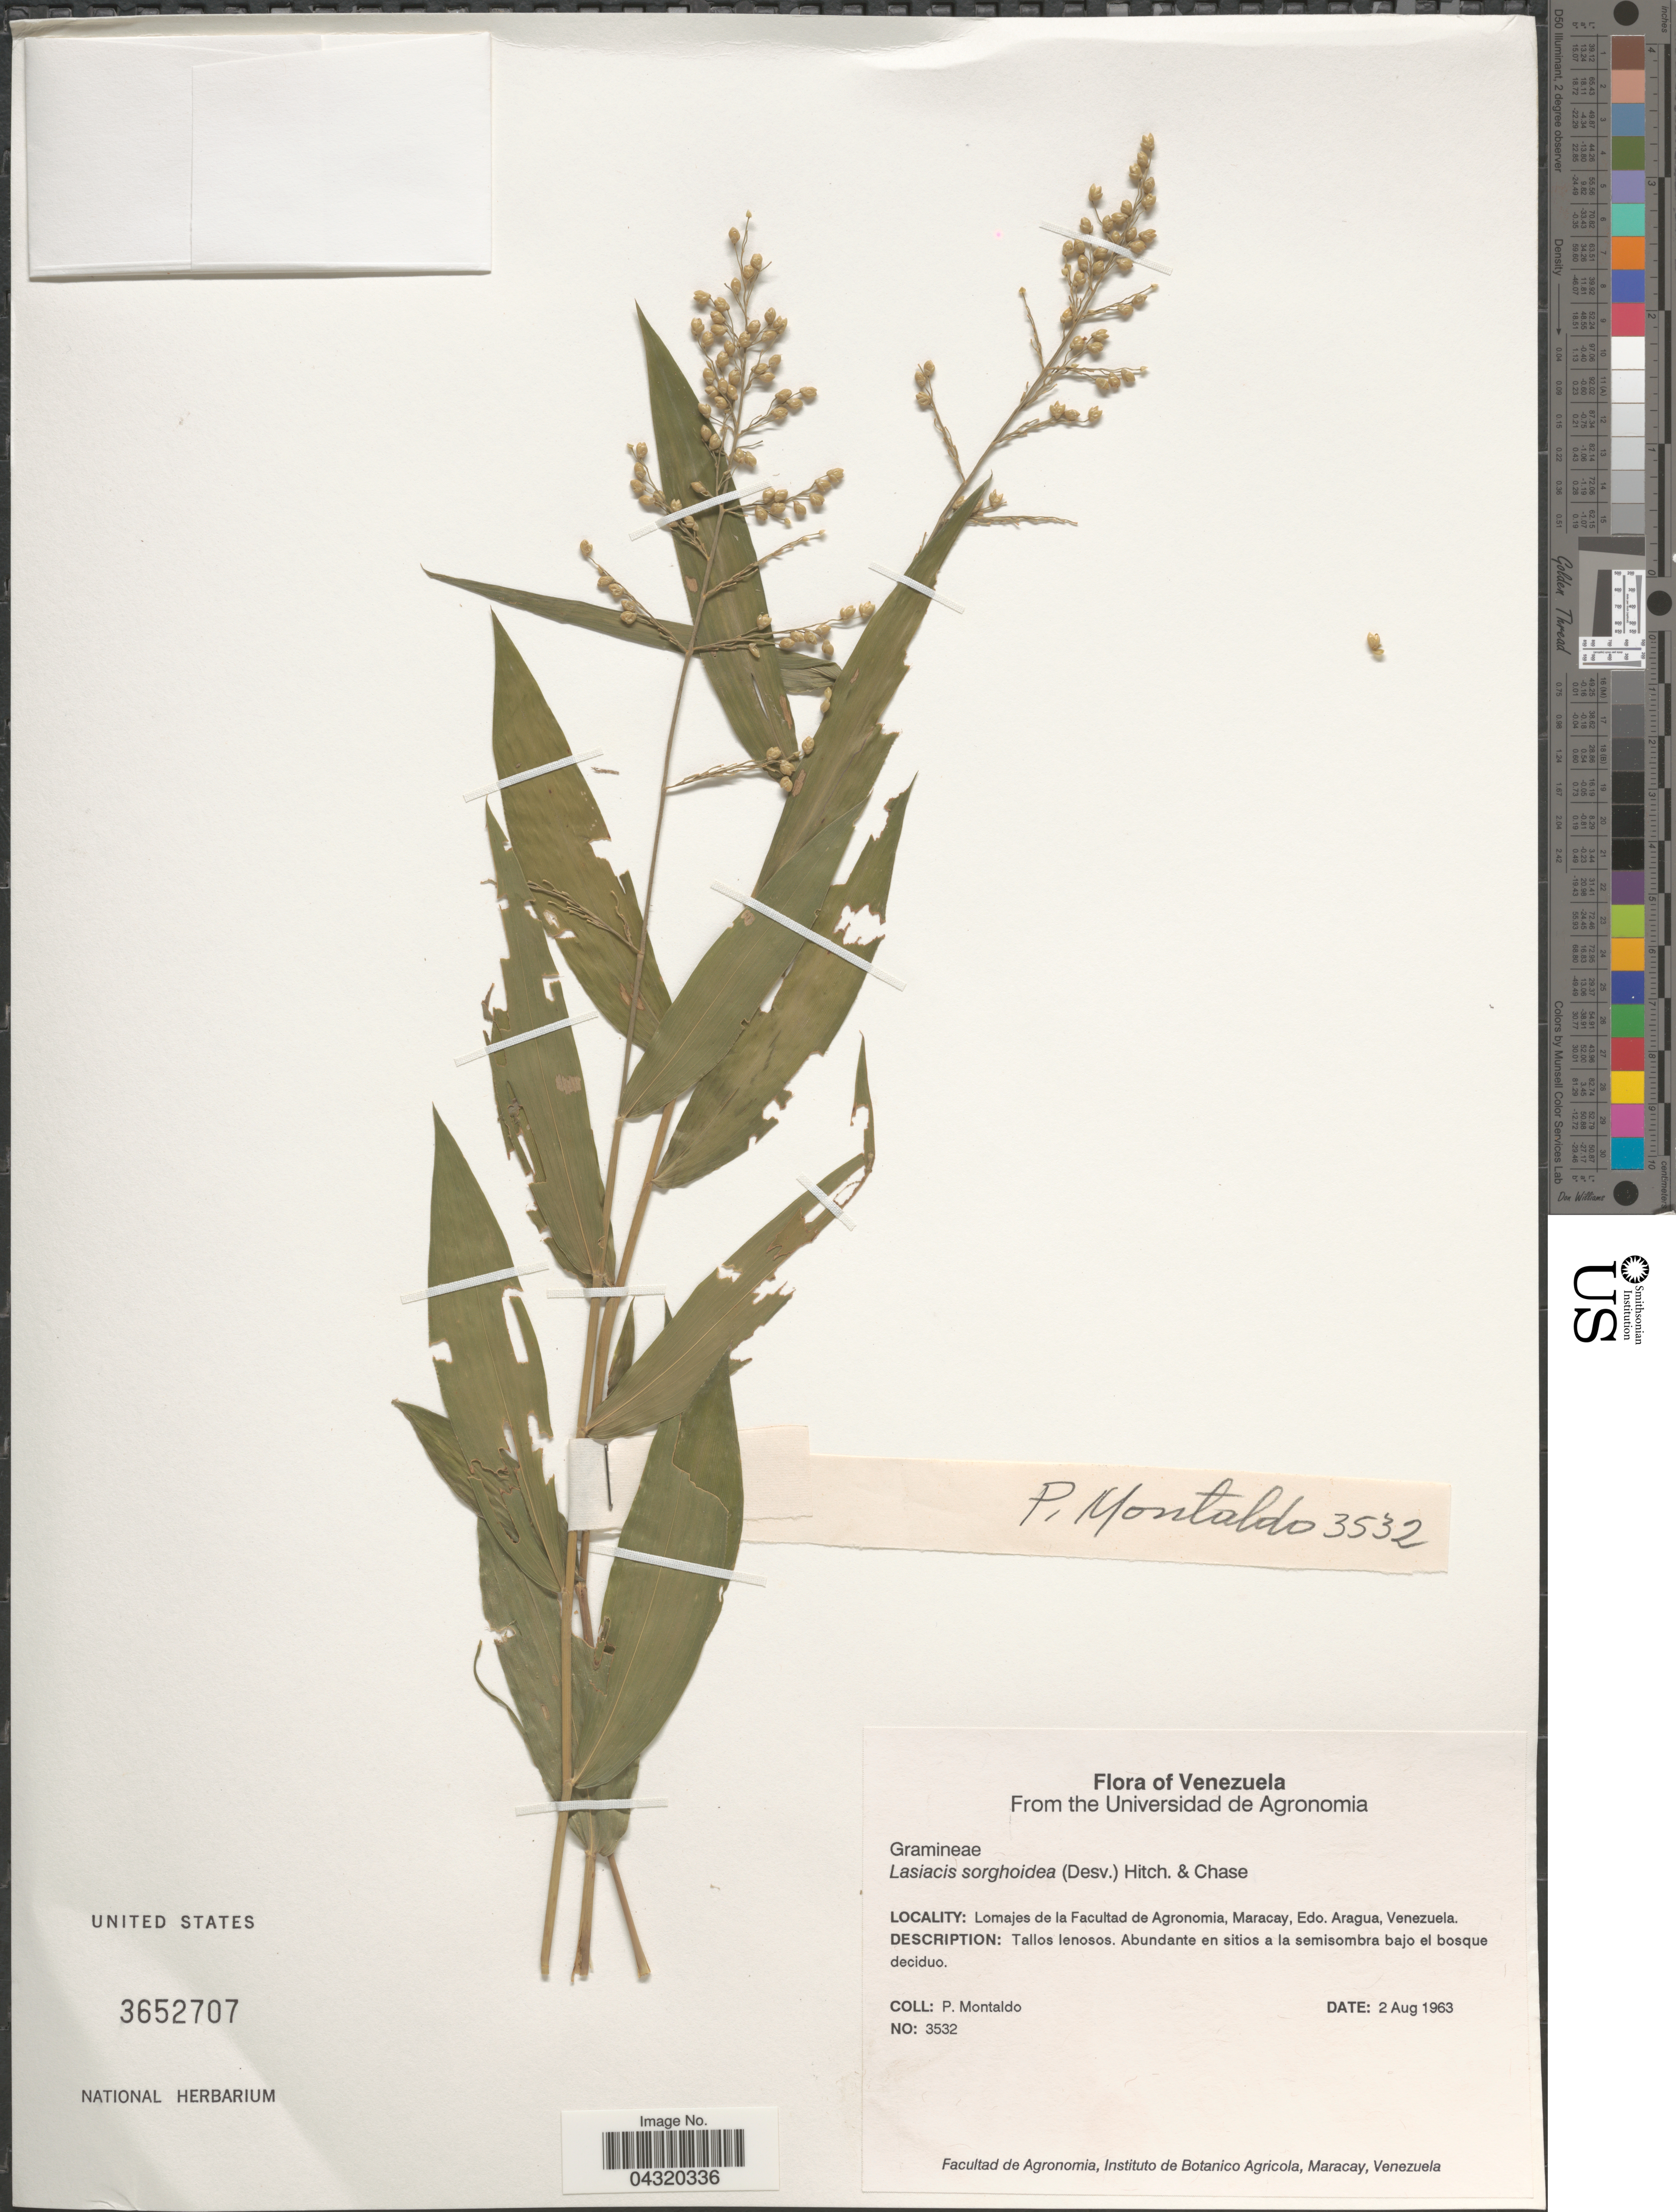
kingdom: Plantae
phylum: Tracheophyta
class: Liliopsida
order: Poales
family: Poaceae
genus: Lasiacis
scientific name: Lasiacis sorghoidea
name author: (Desv. ex Ham.) Hitchc. & Chase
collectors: P. Montaldo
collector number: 3532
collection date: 1963-08-02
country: Venezuela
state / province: Aragua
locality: Lomajes de la Facultad de Agronomia, Maracay.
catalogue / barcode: US 3652707